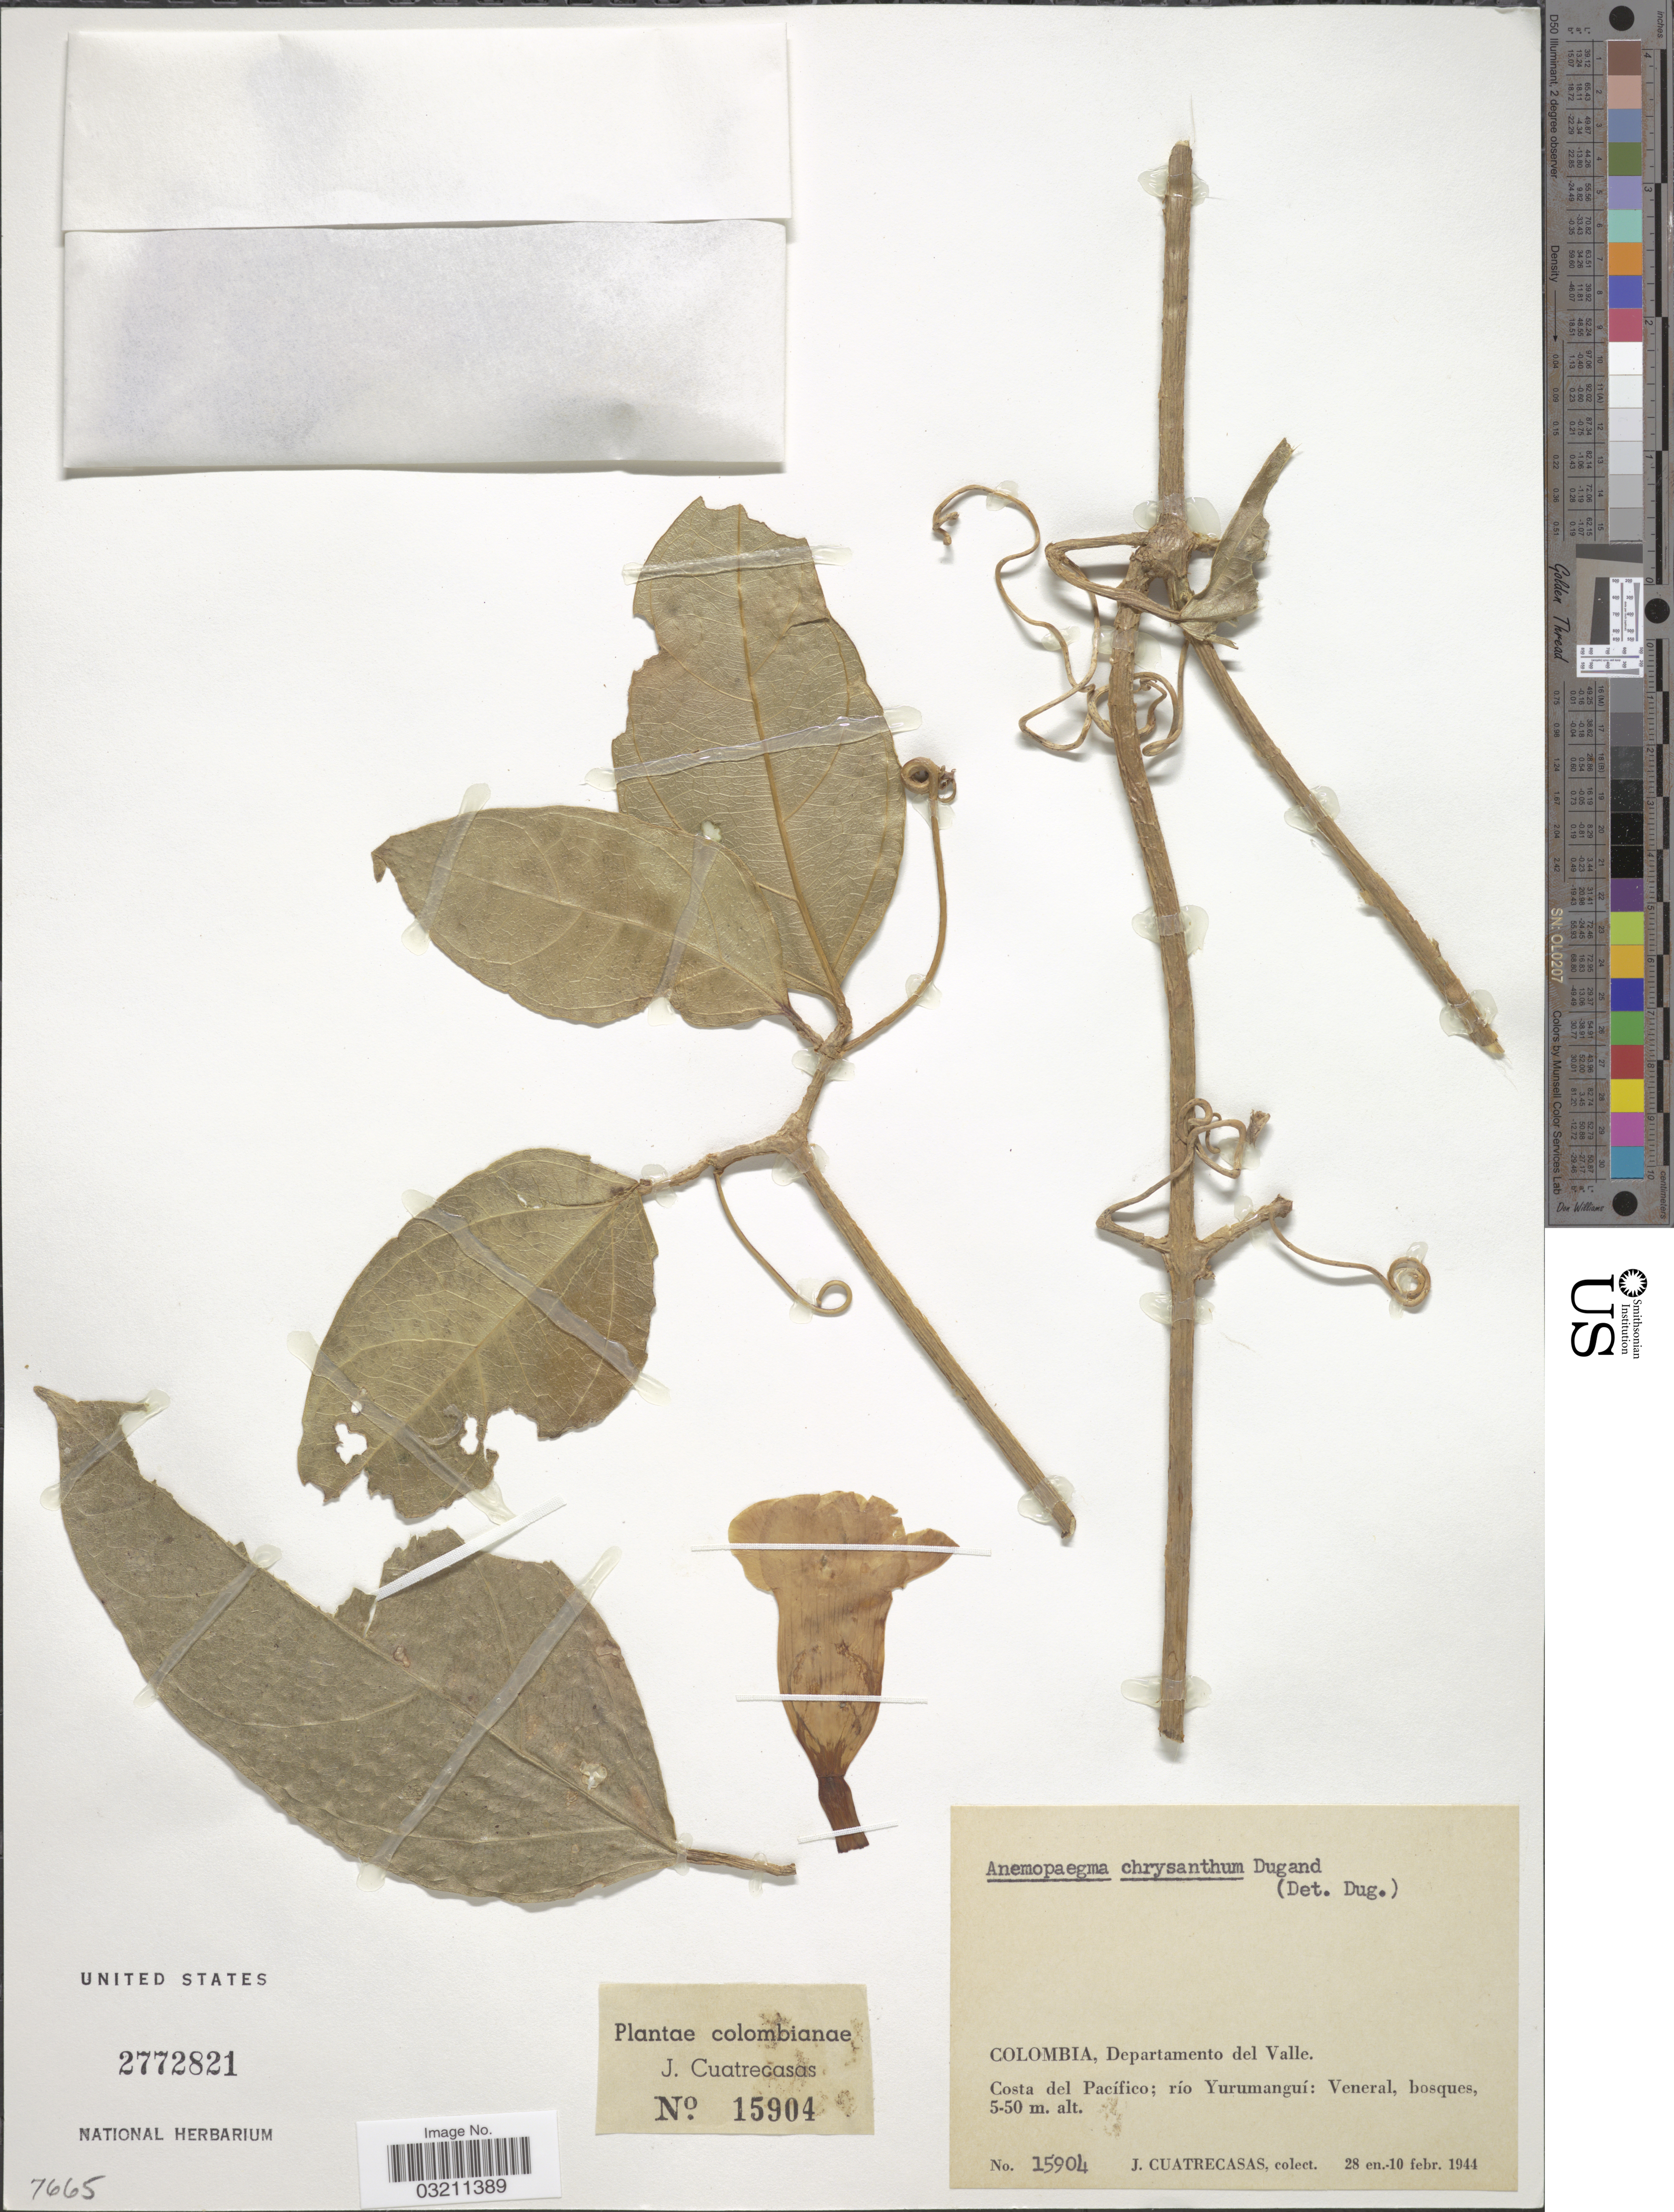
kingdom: Plantae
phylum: Tracheophyta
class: Magnoliopsida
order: Lamiales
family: Bignoniaceae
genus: Anemopaegma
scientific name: Anemopaegma chrysanthum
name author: Dugand G.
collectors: J. Cuatrecasas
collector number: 15904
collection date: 1944-01-28/1944-02-10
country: Colombia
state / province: Valle del Cauca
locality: Departamento del Valle. Costa del Pacífico; río Yurumanguí: Veneral, bosques.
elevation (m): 5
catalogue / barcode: US 2772821